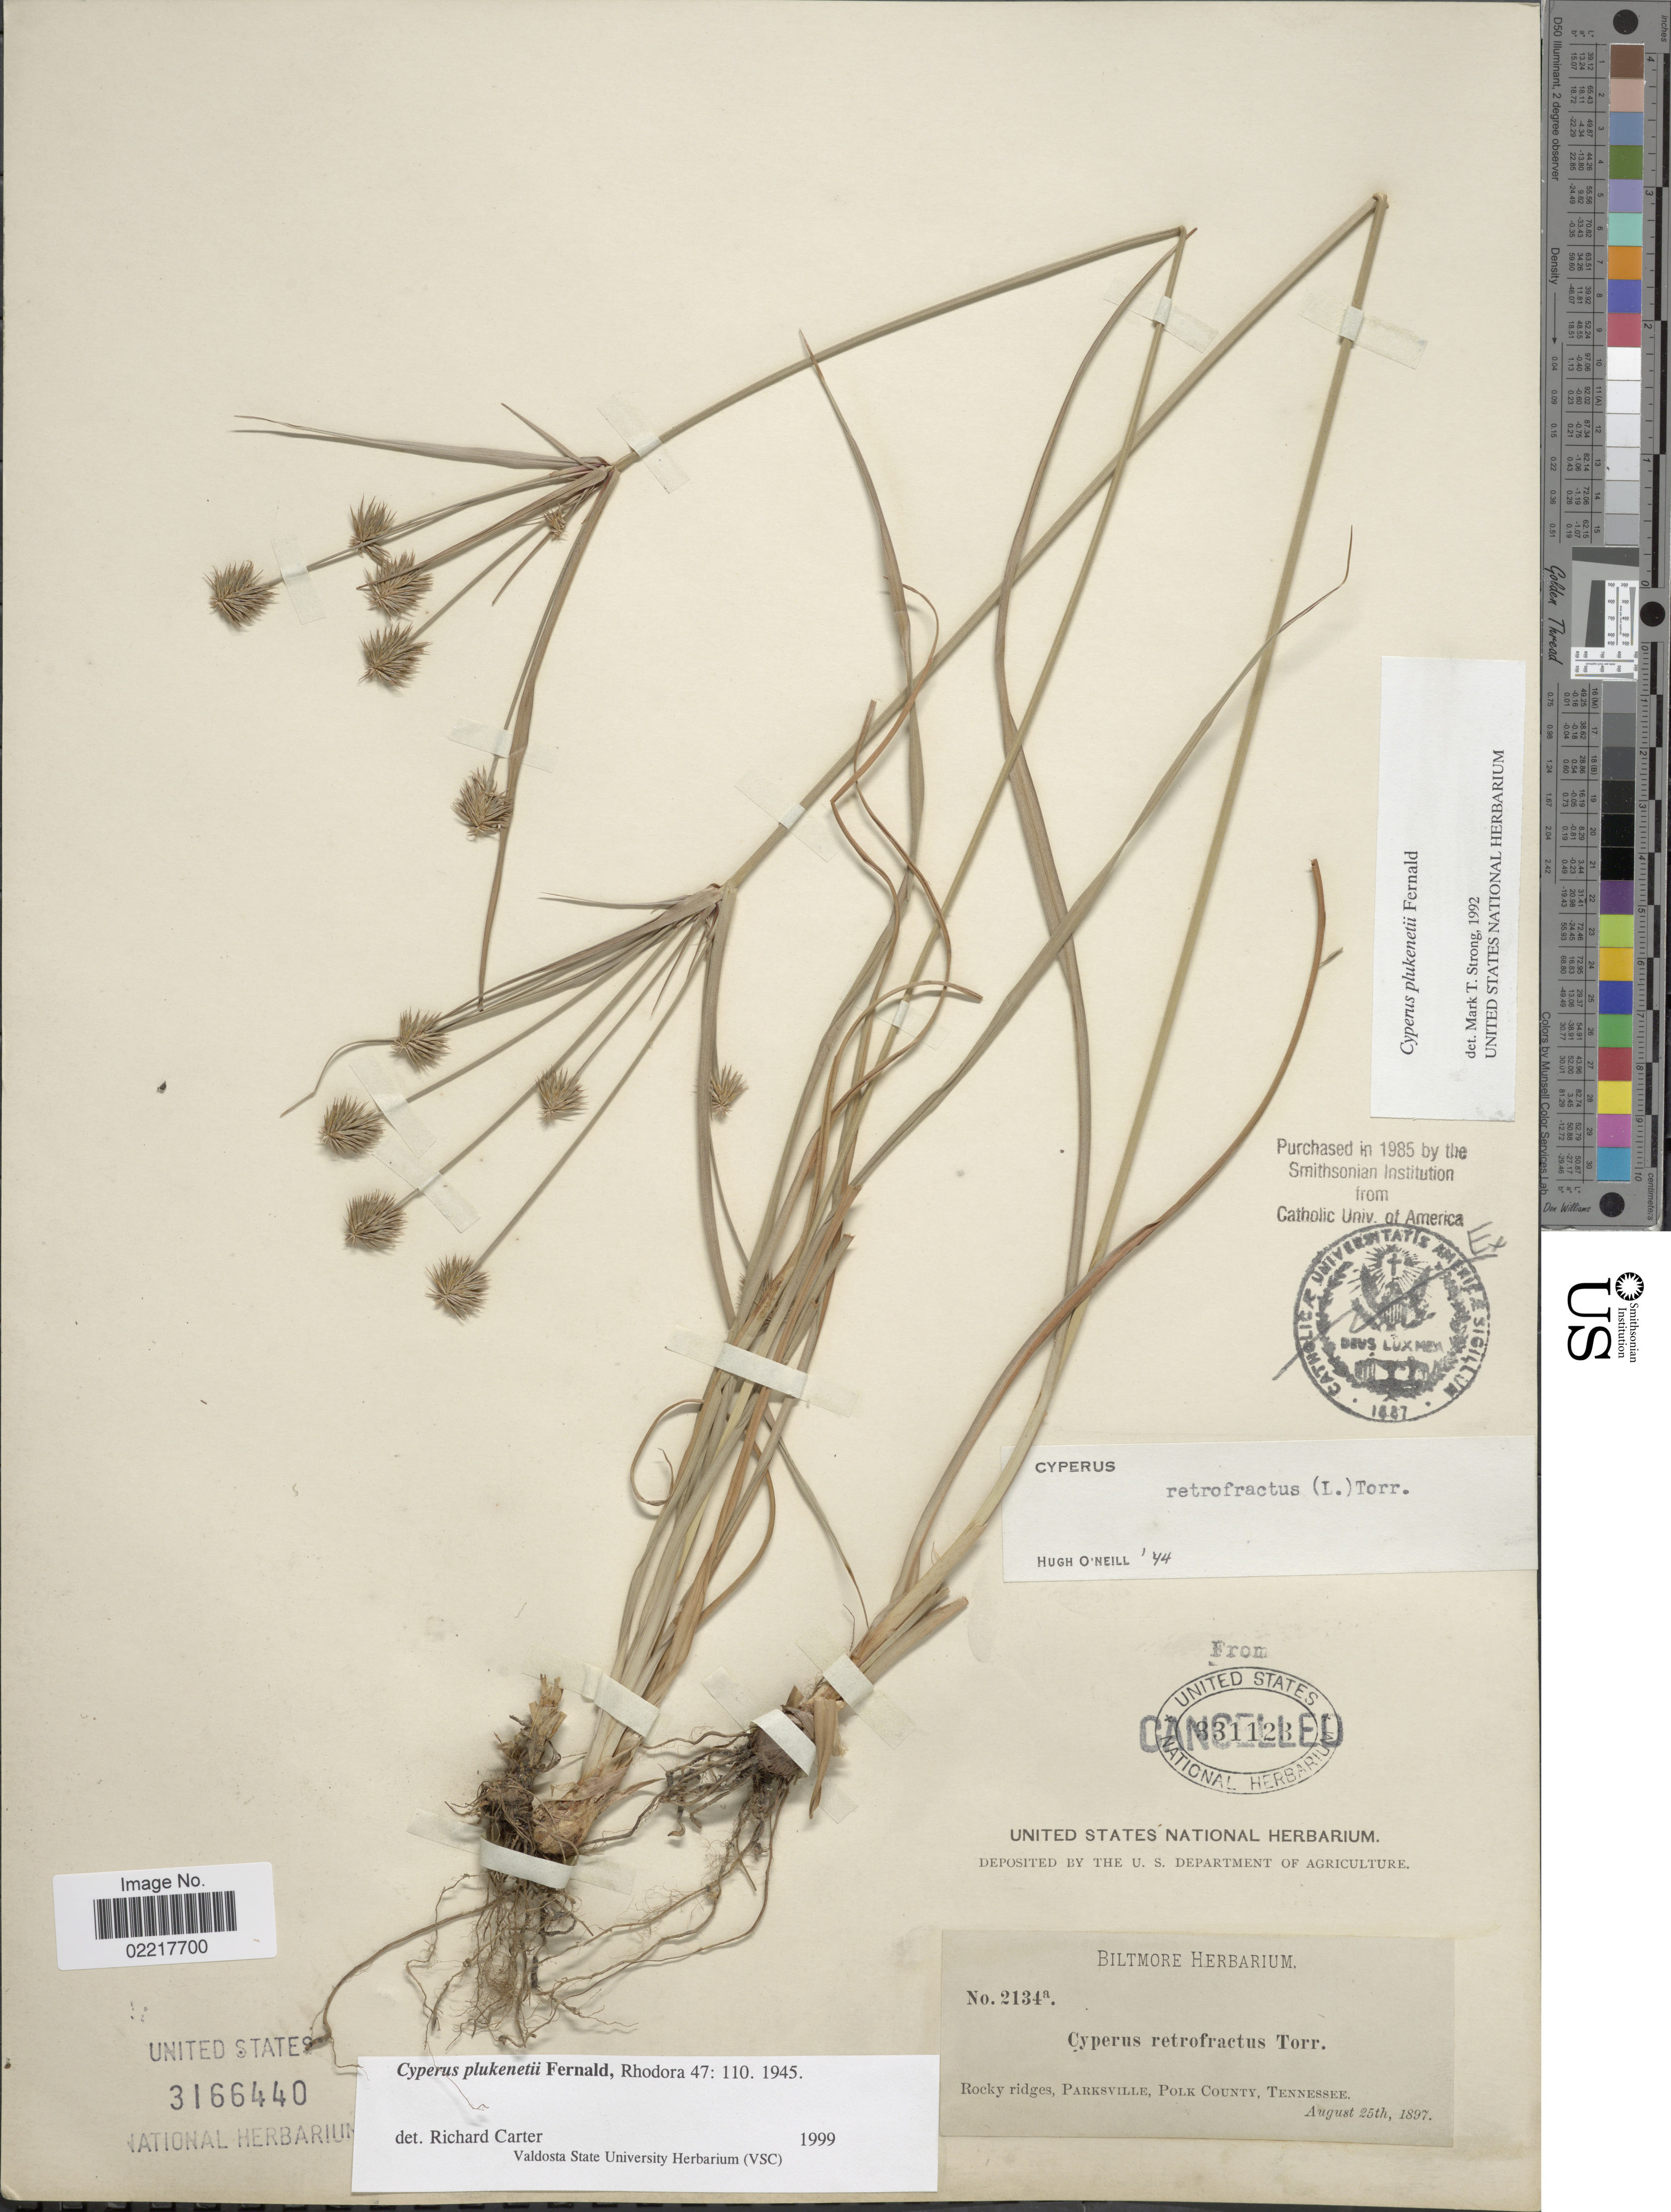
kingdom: Plantae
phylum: Tracheophyta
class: Liliopsida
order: Poales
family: Cyperaceae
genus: Cyperus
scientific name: Cyperus plukenetii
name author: Fernald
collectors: ex herb. Biltmore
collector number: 2134a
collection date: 1897-08-25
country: United States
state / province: Tennessee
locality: Parksville, Polk County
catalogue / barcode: US 3166440